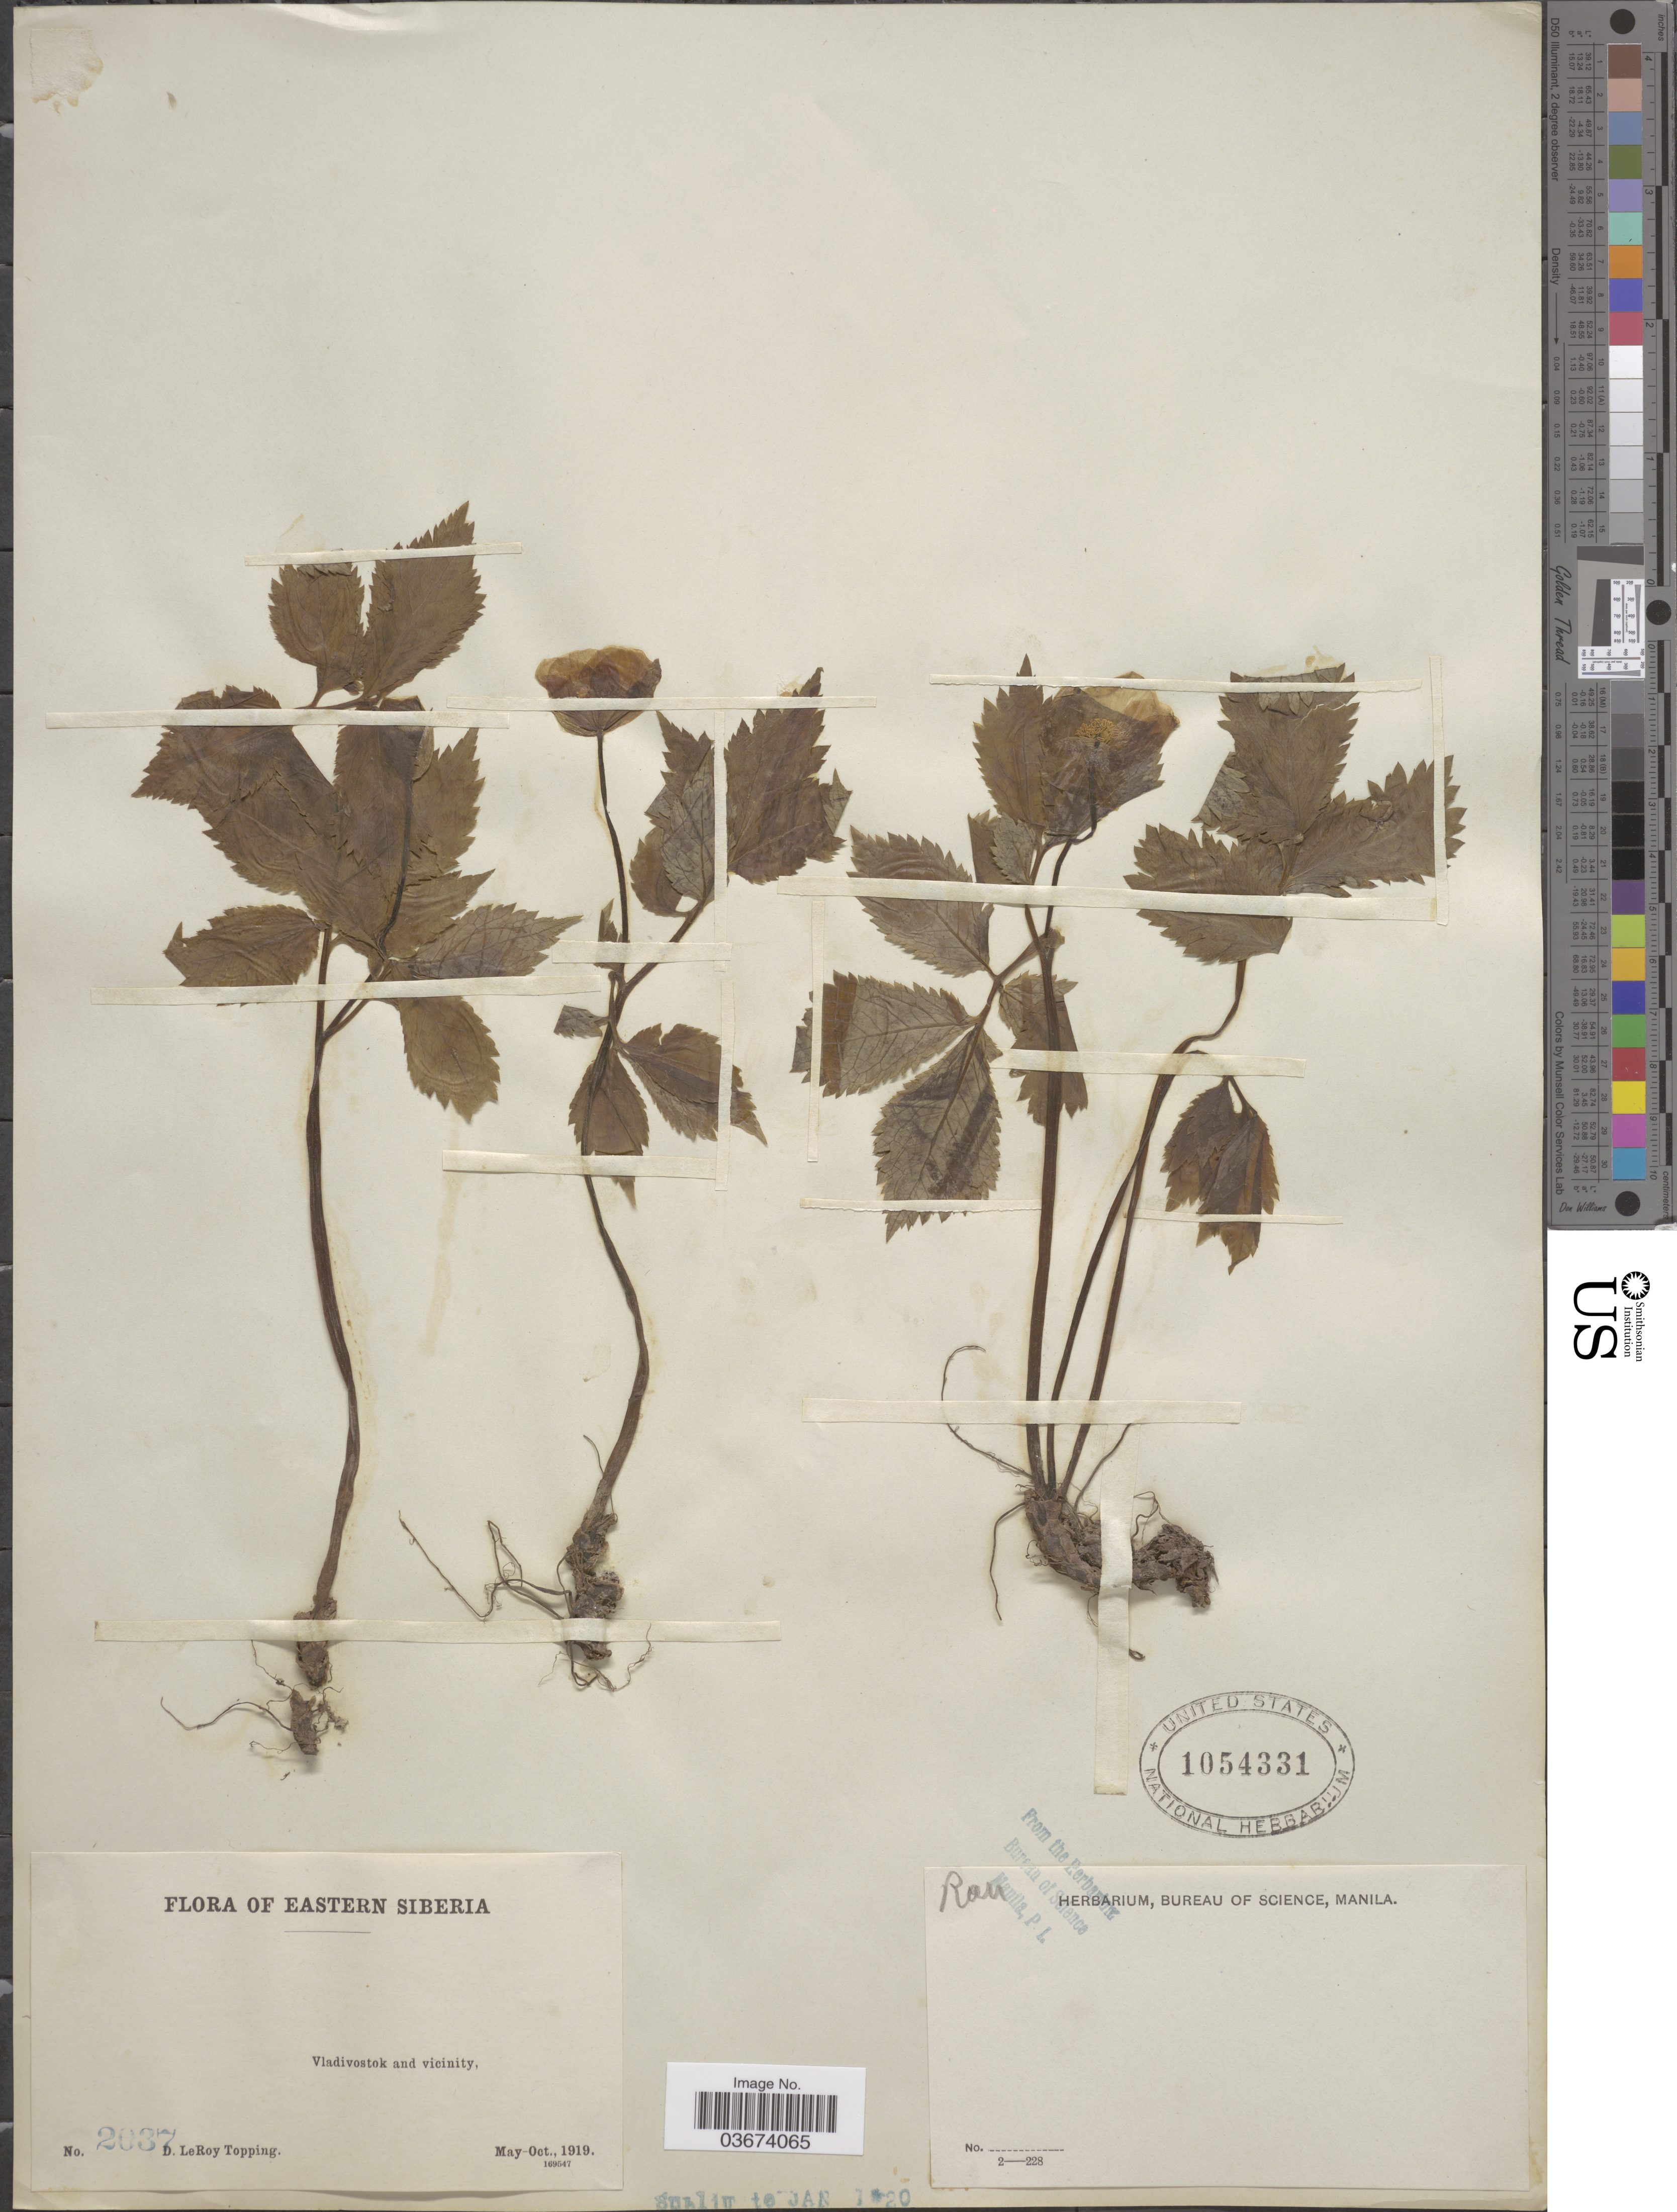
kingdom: Plantae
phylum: Tracheophyta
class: Magnoliopsida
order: Ranunculales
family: Ranunculaceae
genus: Anemone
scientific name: Anemone vitifolia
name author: Buch.-Ham. ex DC.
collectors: D. L. Topping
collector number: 2037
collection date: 1919-05/1919-10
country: Russian Federation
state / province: Primorsky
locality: Eastern Siberia. Vladivostok and vicinity.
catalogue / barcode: US 1054331